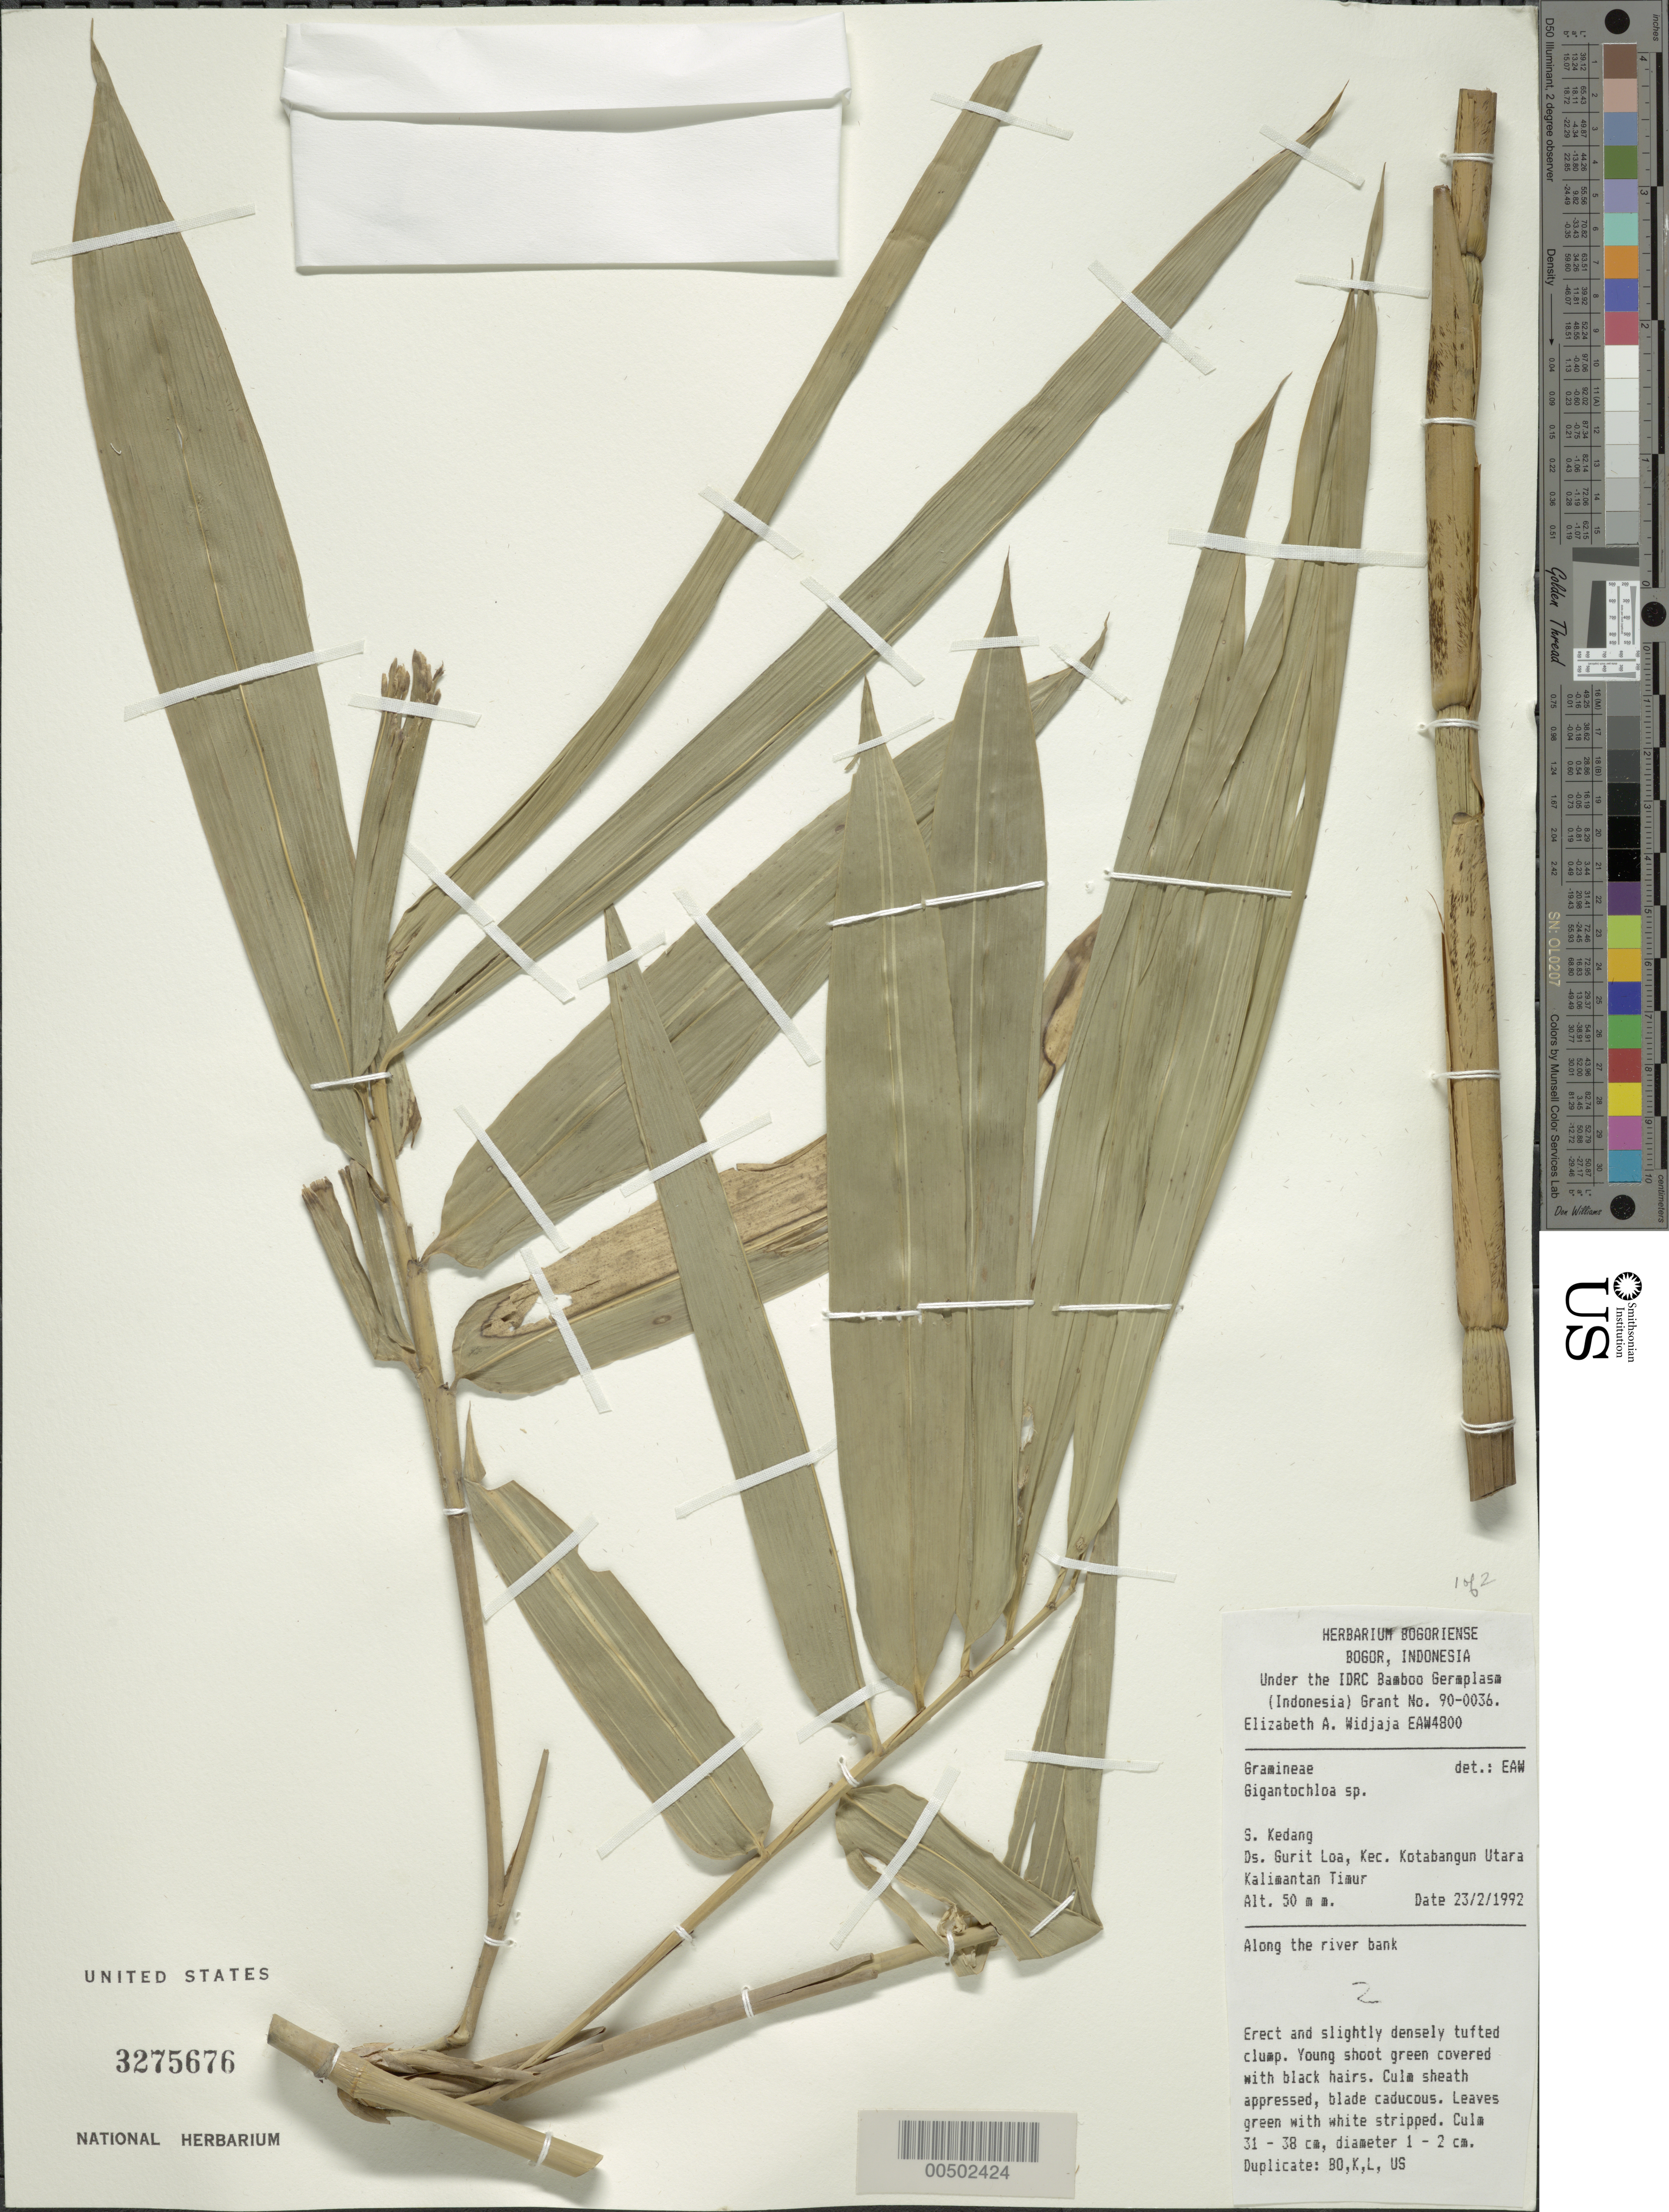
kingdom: Plantae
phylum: Tracheophyta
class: Liliopsida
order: Poales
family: Poaceae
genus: Gigantochloa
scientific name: Gigantochloa sp.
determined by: Widjaja, E. A.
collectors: E. A. Widjaja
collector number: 4800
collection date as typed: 23 Feb 1992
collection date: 1992-02-23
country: Indonesia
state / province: Kalimantan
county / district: Kalimantan Timur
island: Borneo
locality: S. kedang, ds gurit loa, kec. kotabangun utara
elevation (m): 50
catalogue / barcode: US 3275676